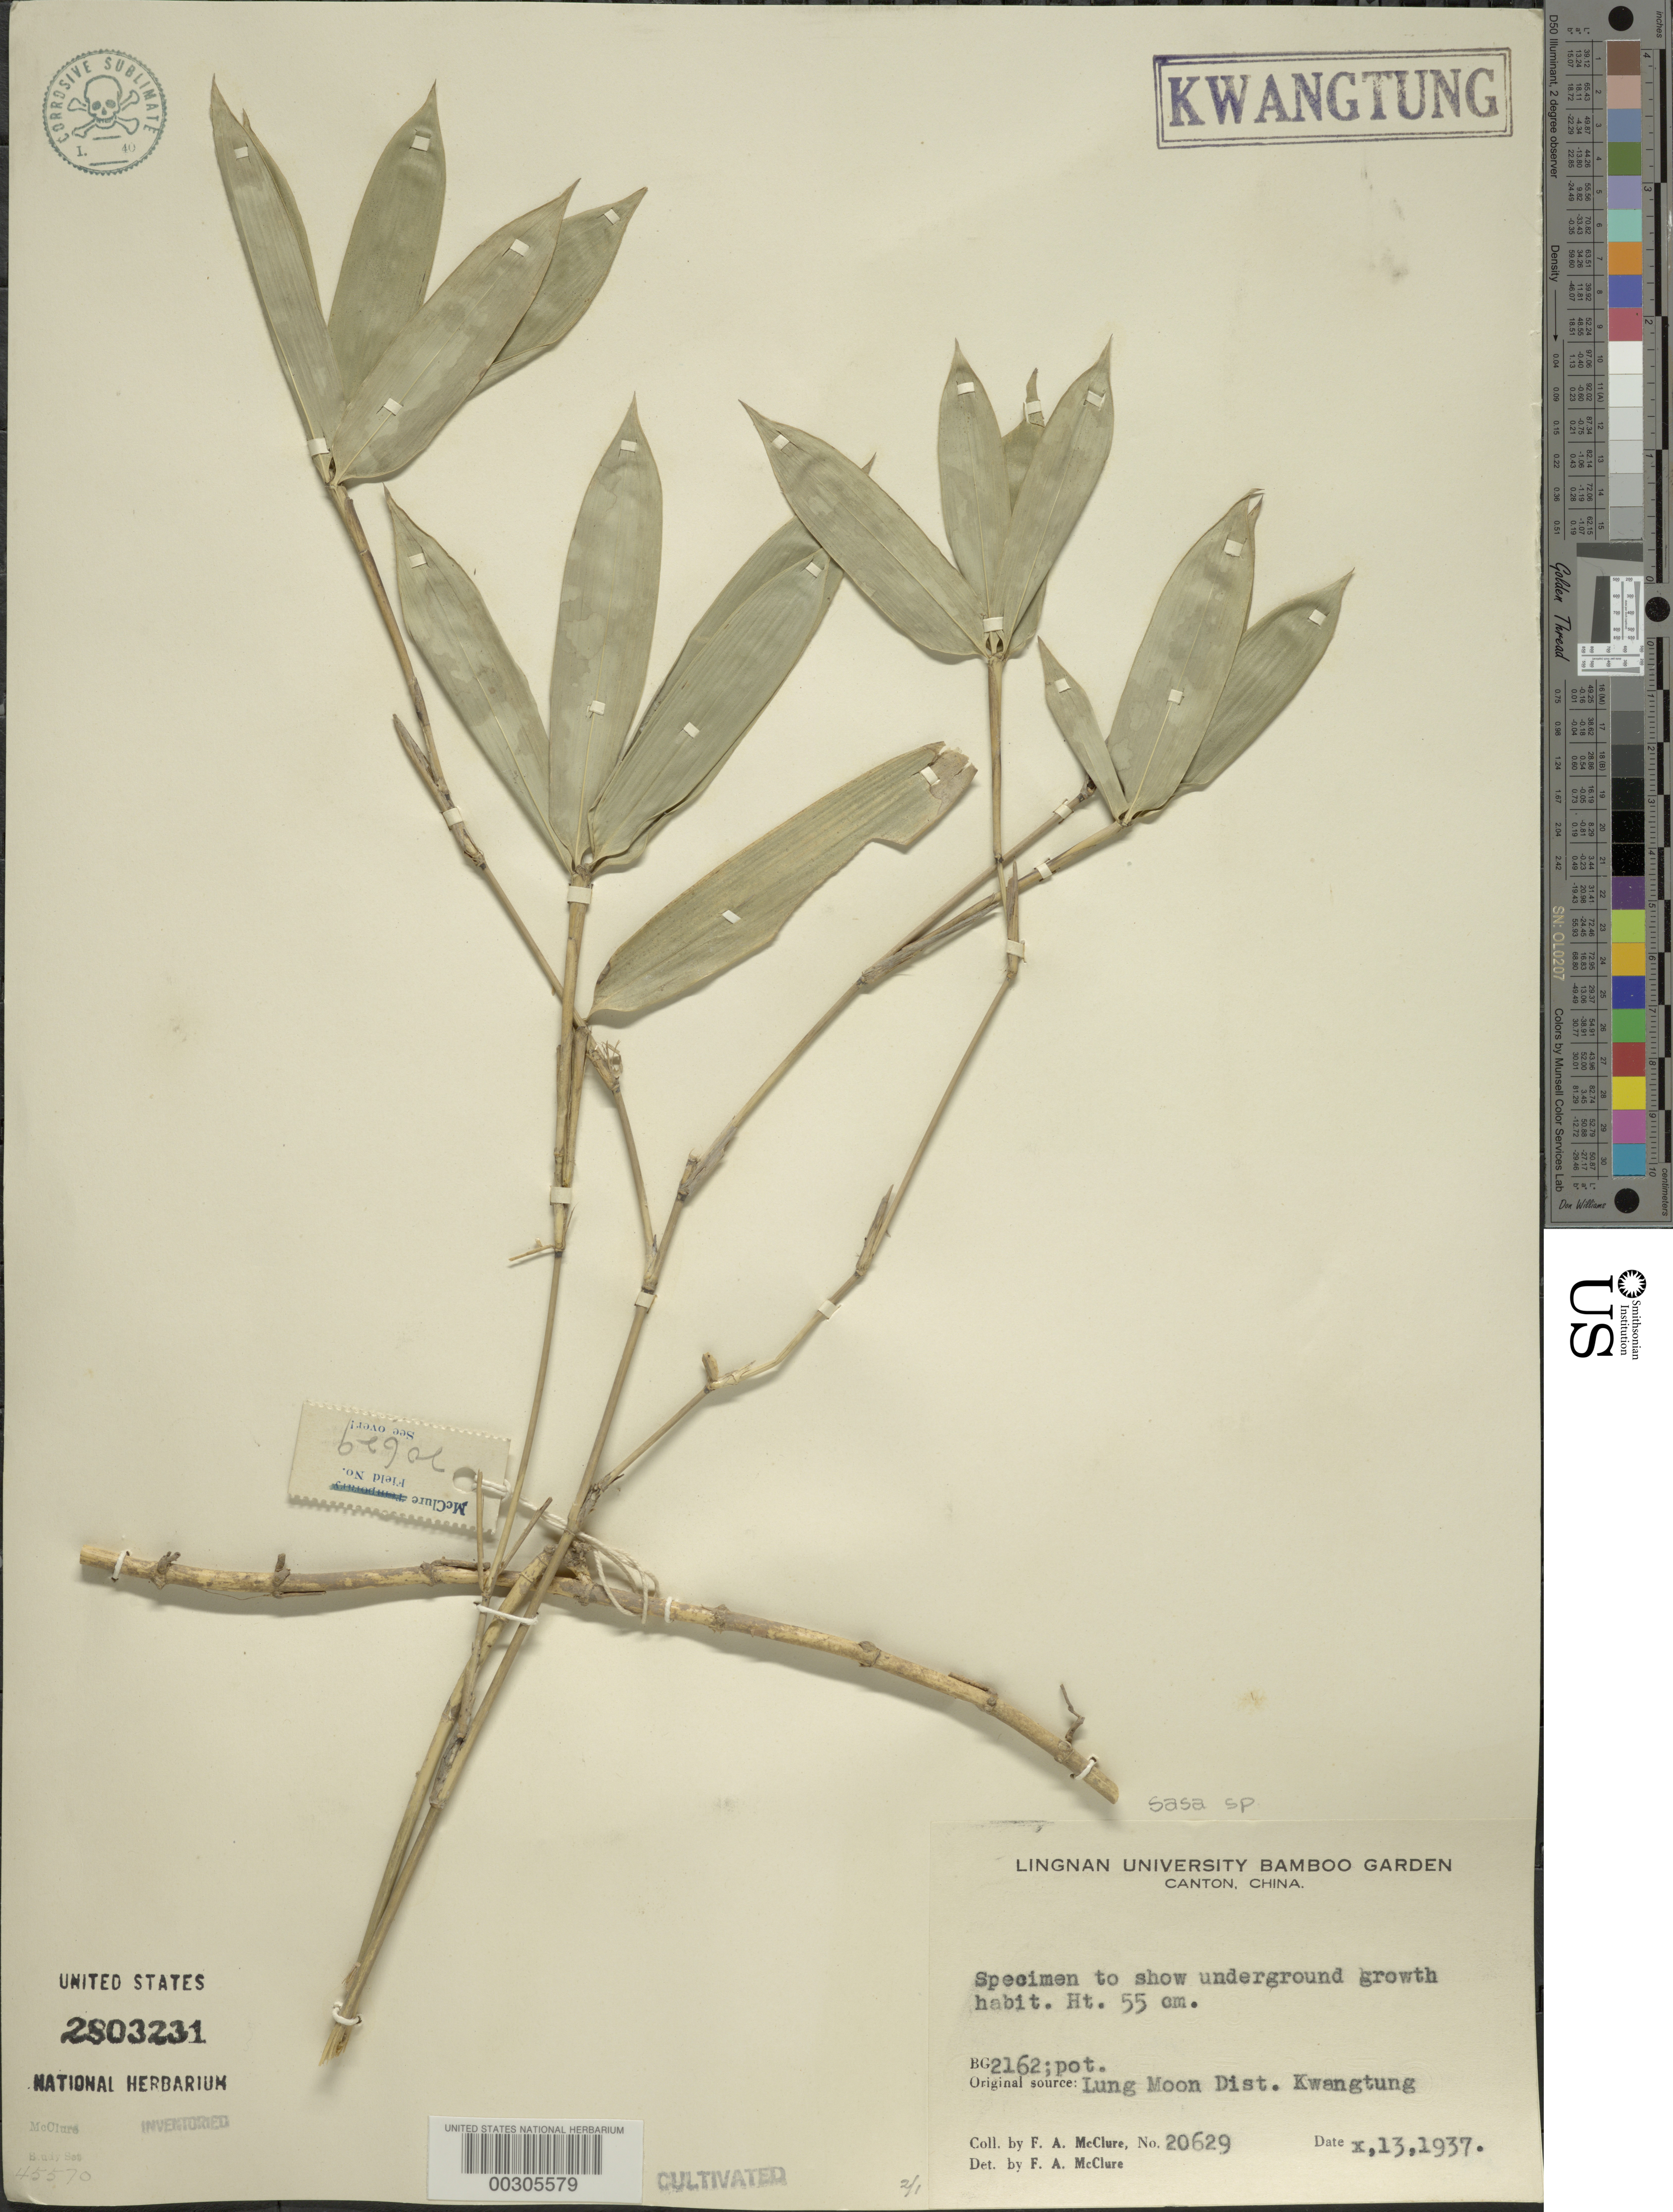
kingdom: Plantae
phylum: Tracheophyta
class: Liliopsida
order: Poales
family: Poaceae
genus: Sasa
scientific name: Sasa sp.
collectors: F. A. McClure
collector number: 20629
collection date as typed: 13 Oct 1937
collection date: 1937-10-13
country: China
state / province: Guangdong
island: Honam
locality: Lingnan univ. bg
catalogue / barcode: US 2803231